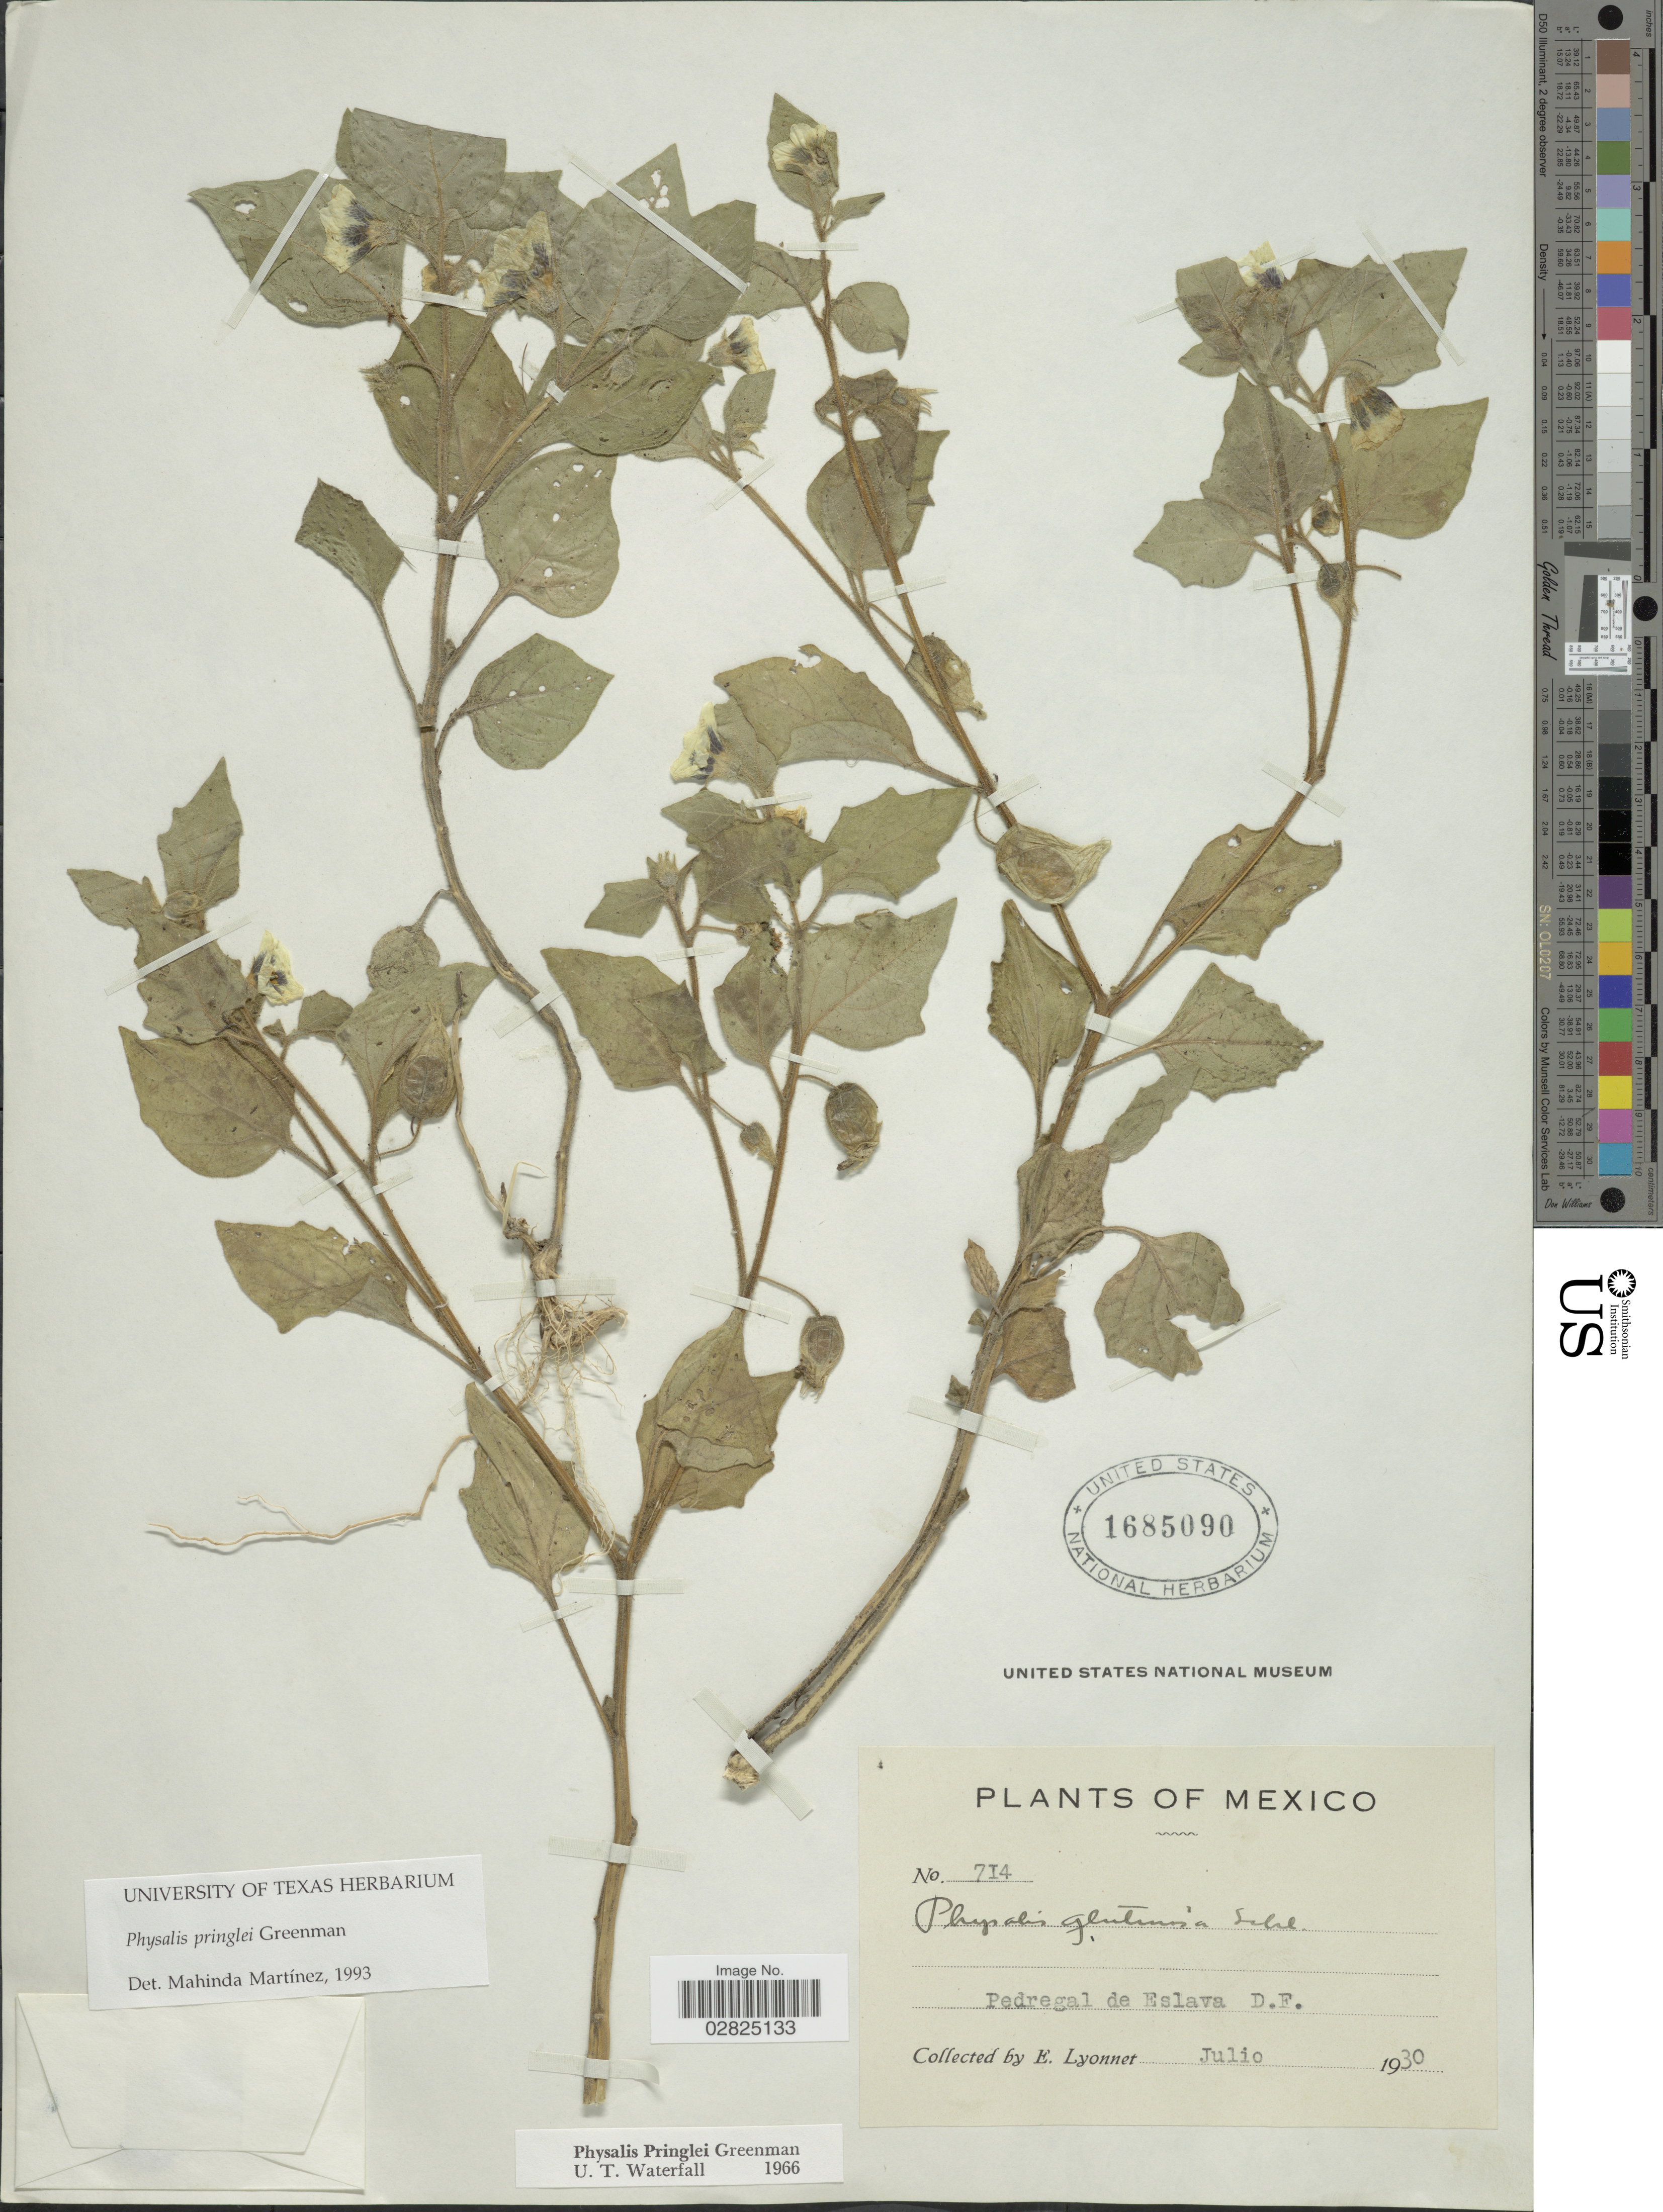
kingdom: Plantae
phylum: Tracheophyta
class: Magnoliopsida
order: Solanales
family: Solanaceae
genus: Physalis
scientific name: Physalis pringlei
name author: Greenm.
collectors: E. Lyonnet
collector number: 714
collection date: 1930-07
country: Mexico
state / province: Distrito Federal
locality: Pedegral de Eslava.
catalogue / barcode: US 1685090